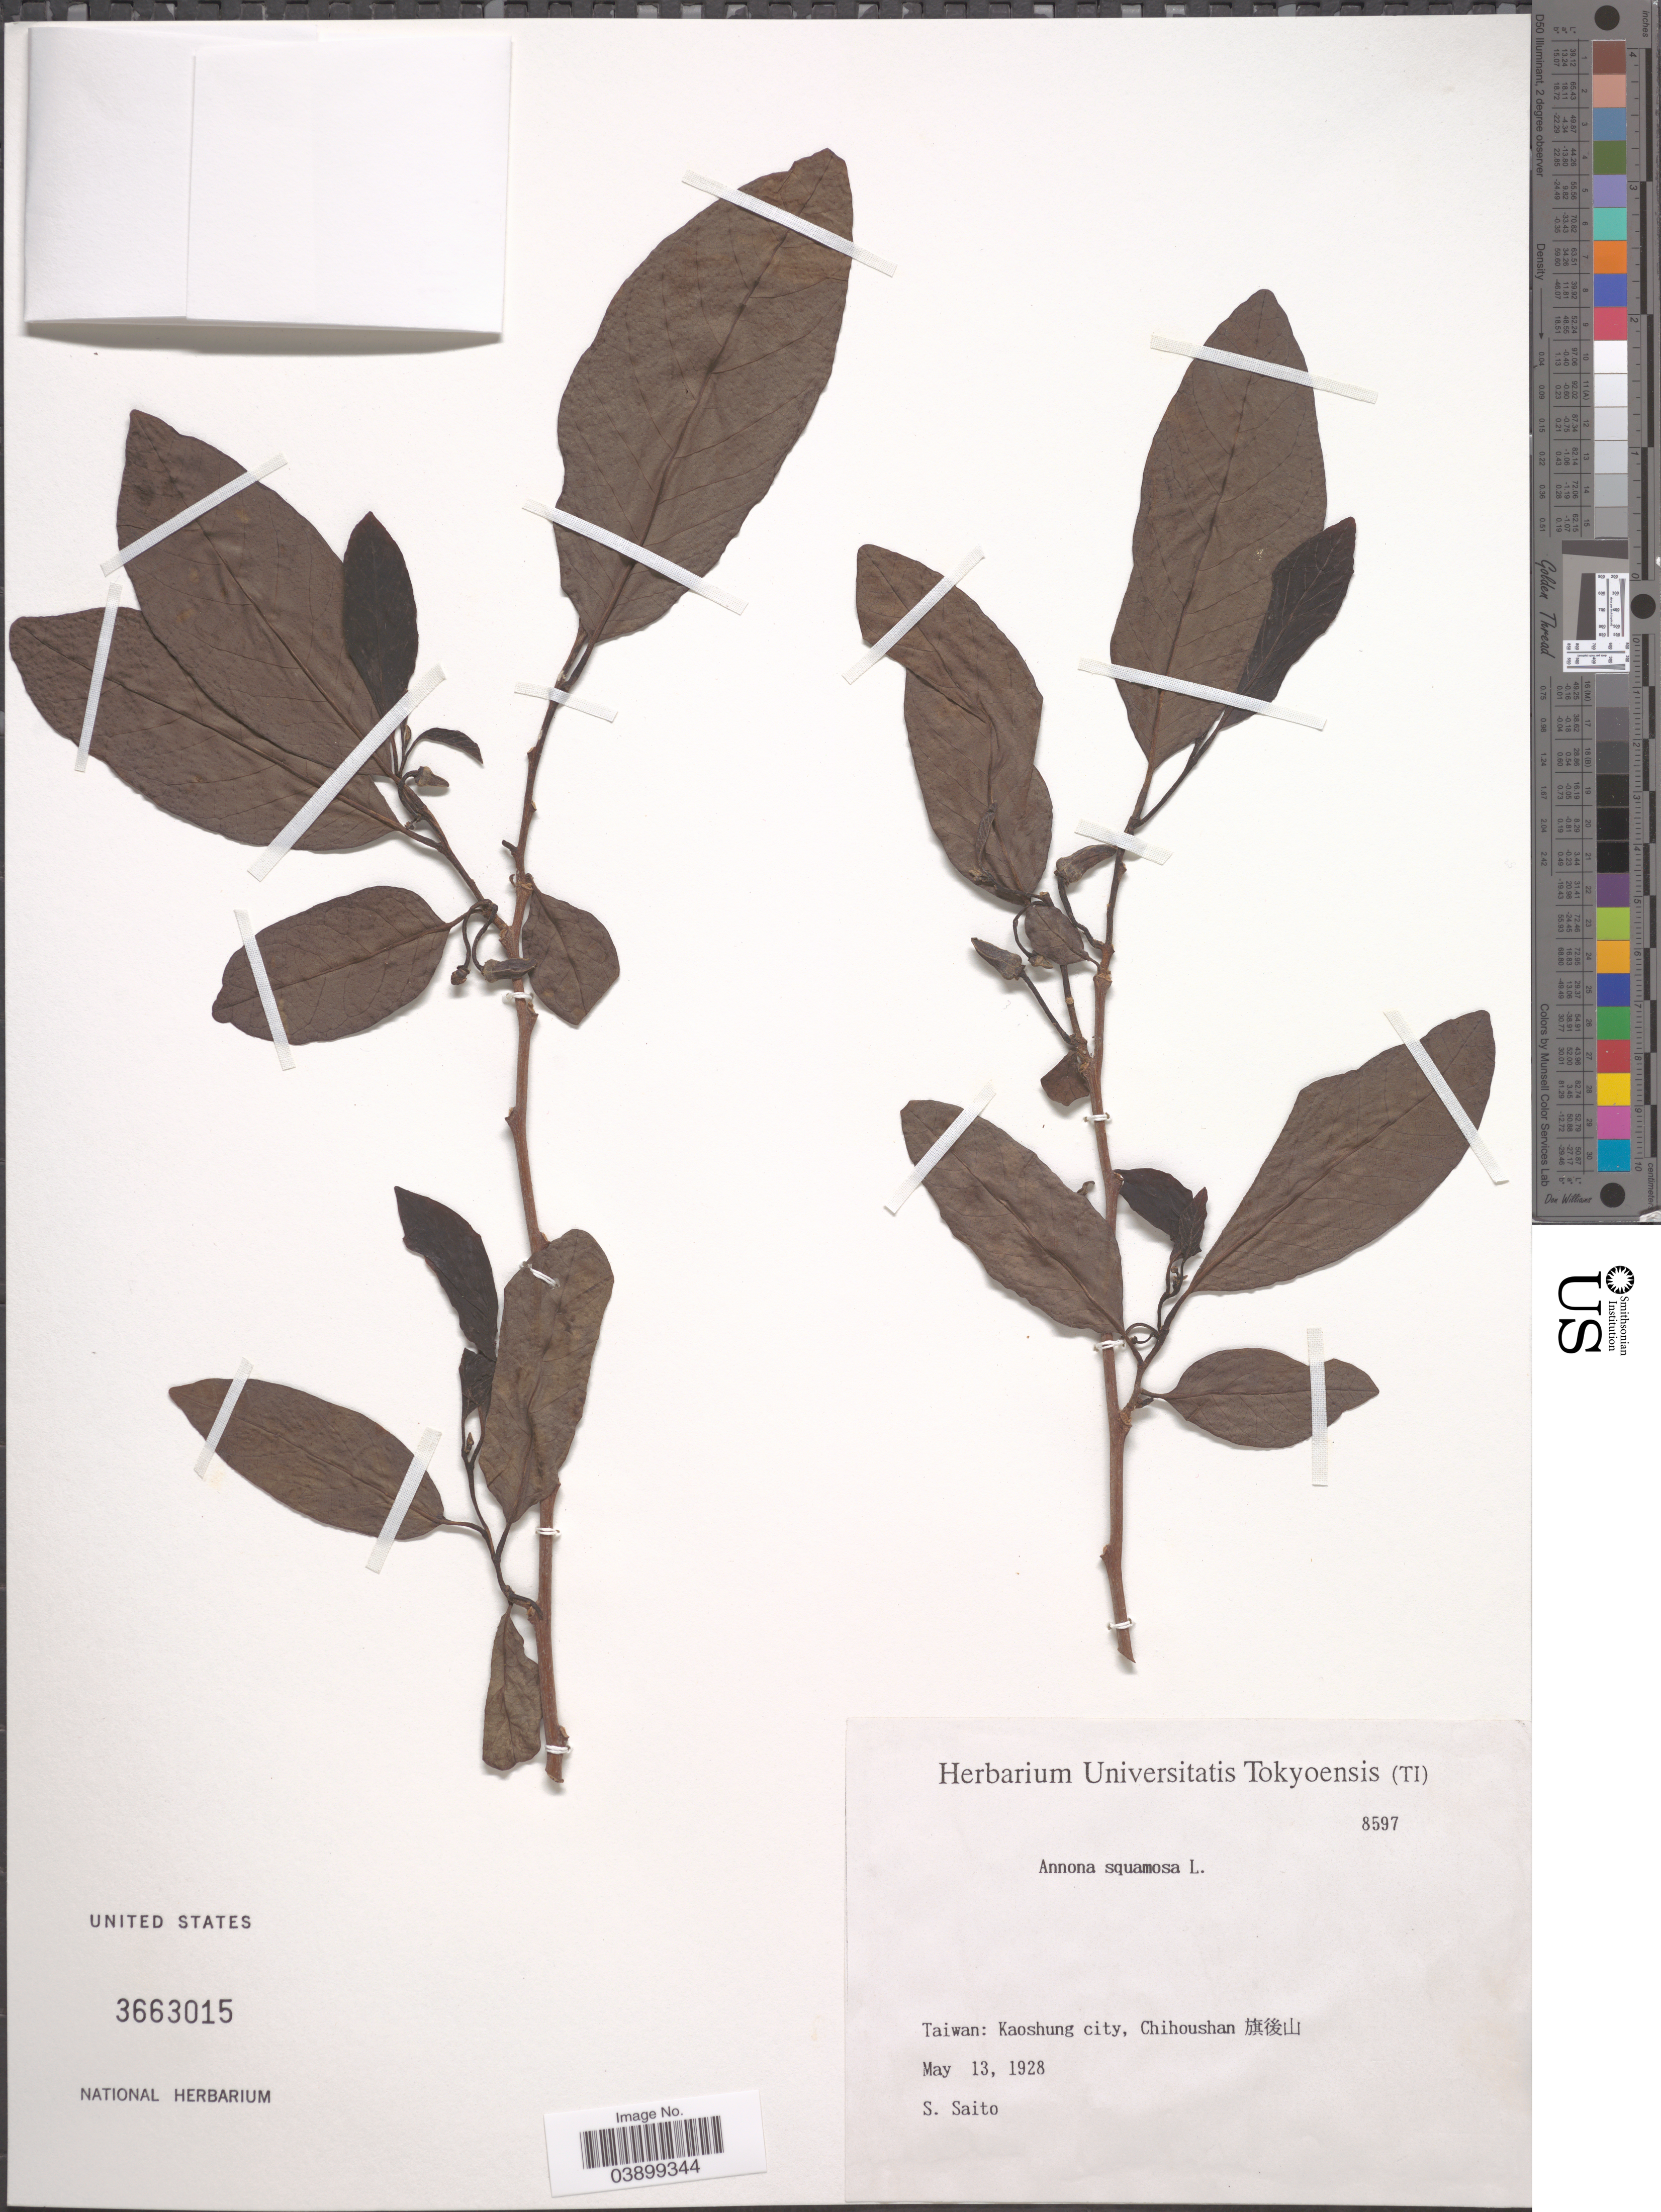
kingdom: Plantae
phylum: Tracheophyta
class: Magnoliopsida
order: Magnoliales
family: Annonaceae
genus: Annona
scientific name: Annona squamosa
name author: L.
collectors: S. Saito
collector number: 8597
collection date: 1928-05-13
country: Taiwan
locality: Kaoshung city, Chihoushan X.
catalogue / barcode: US 3663015